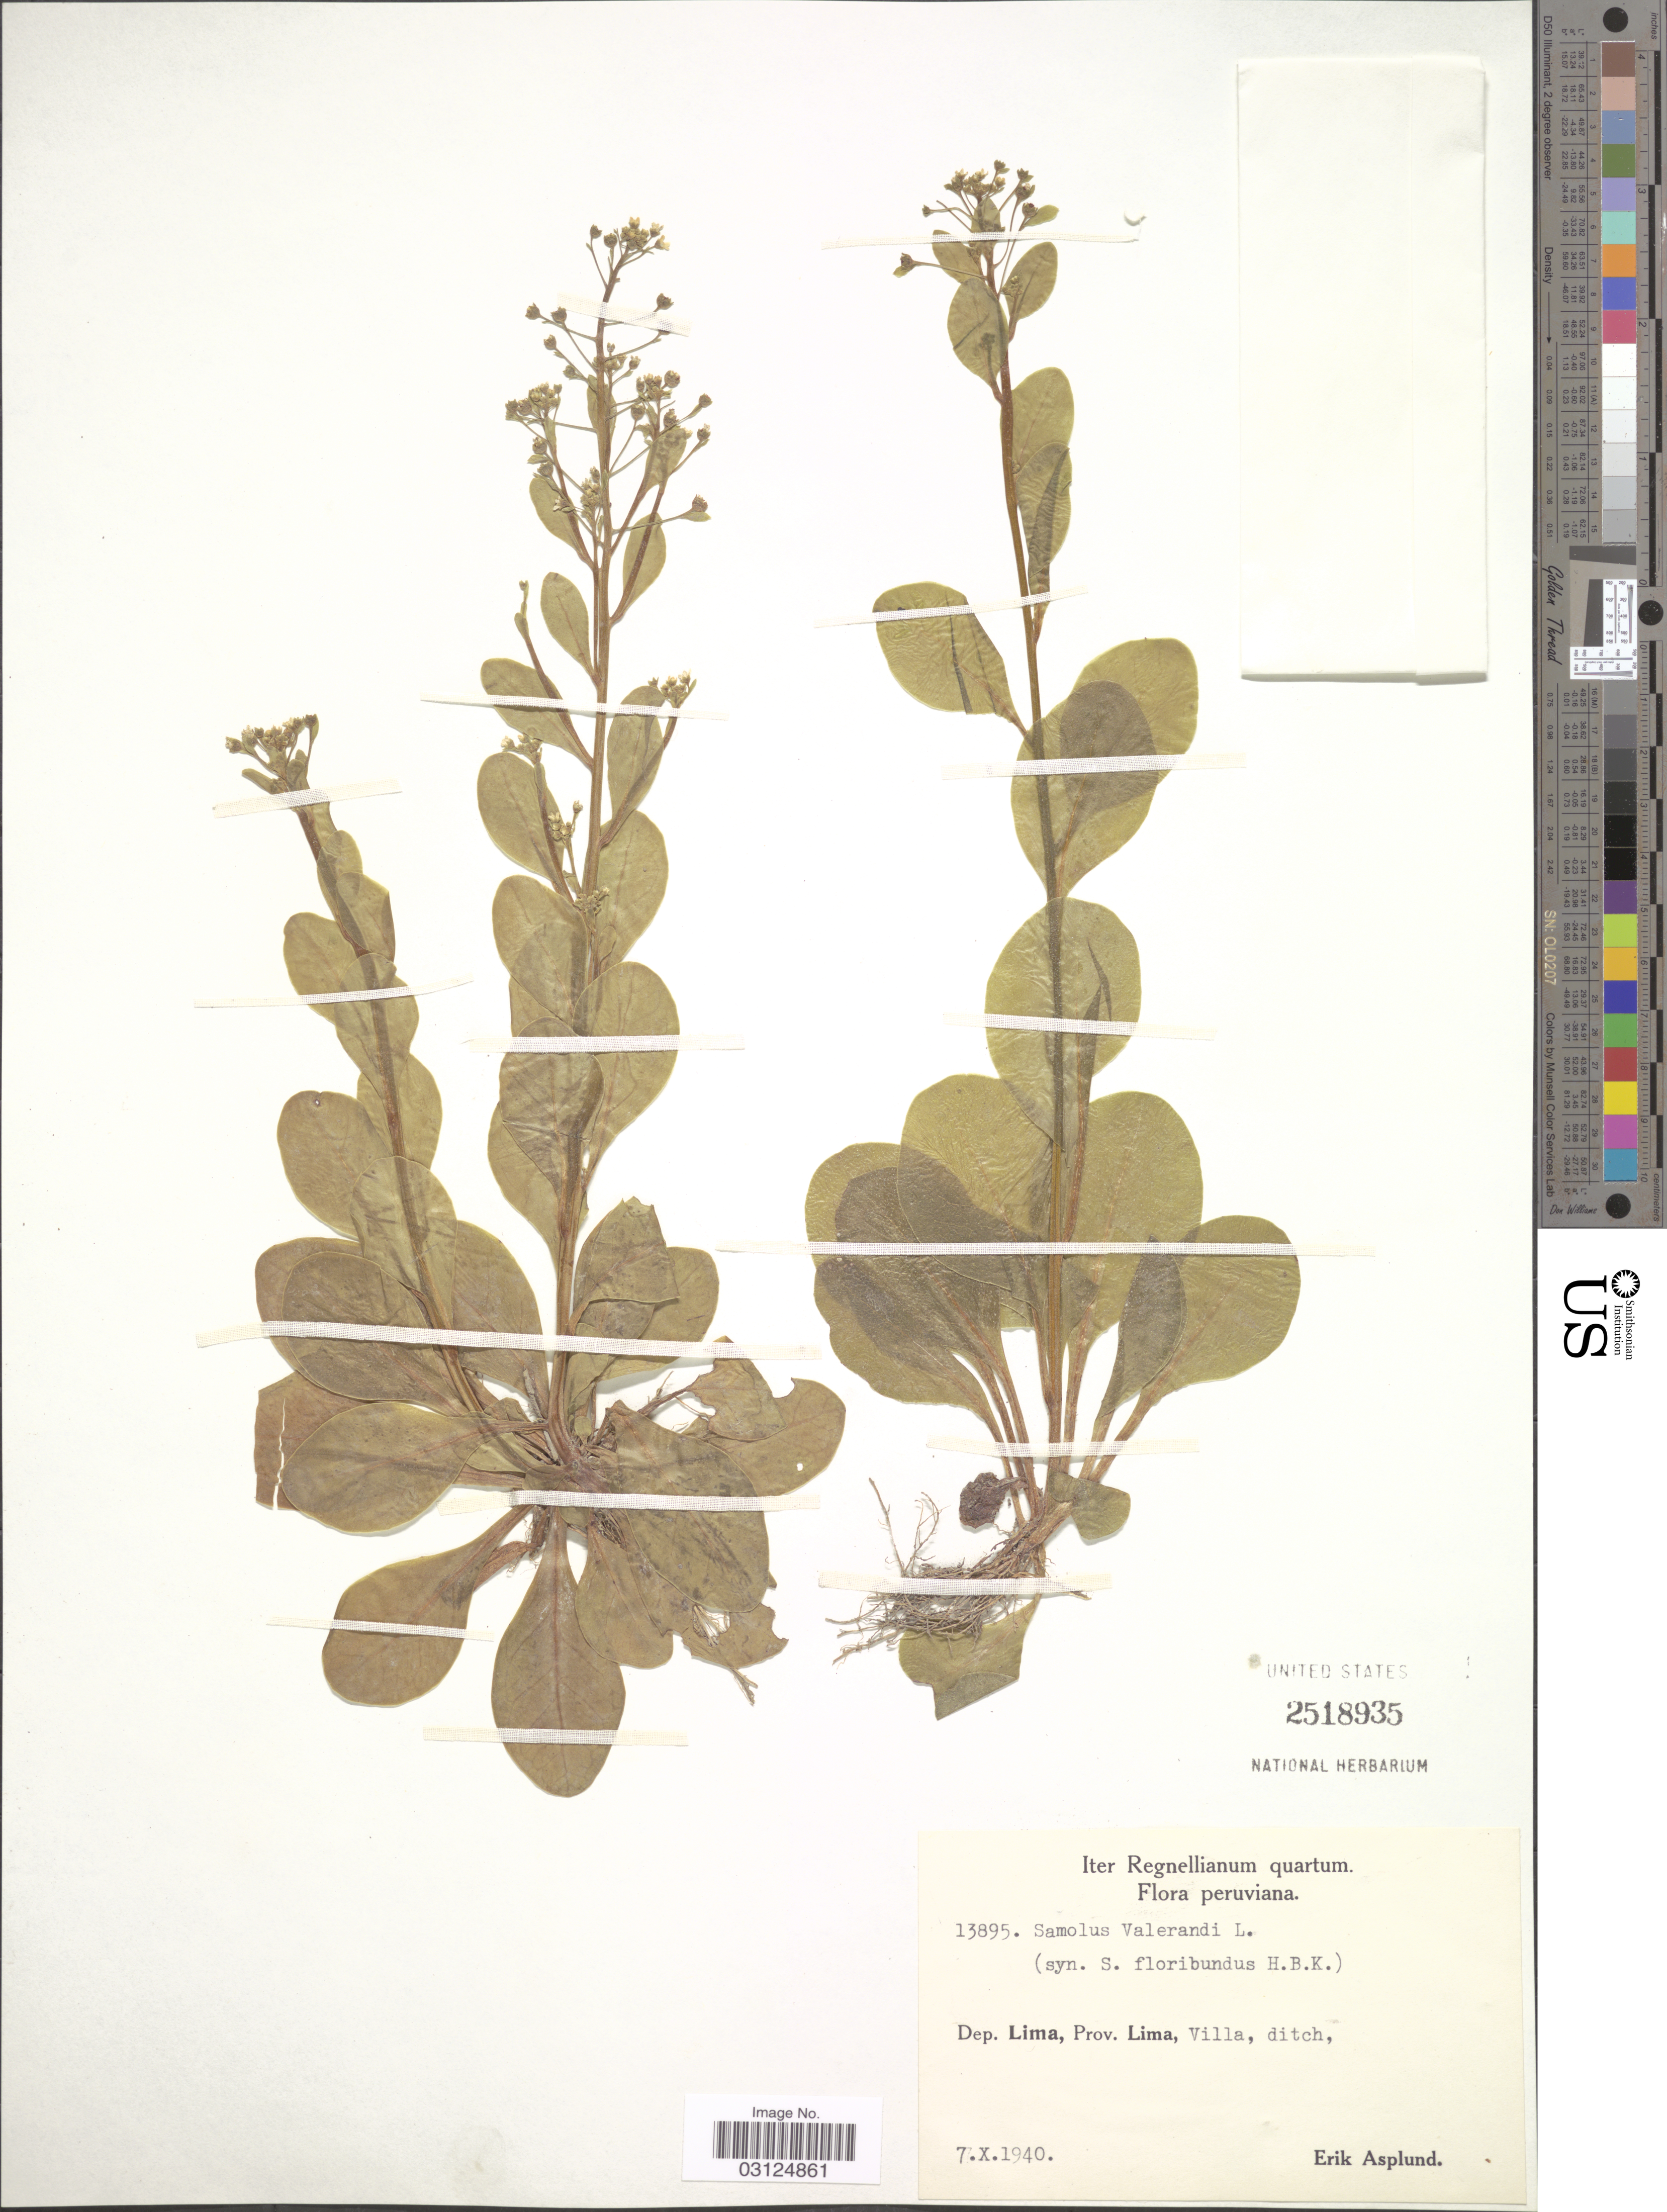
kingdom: Plantae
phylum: Tracheophyta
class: Magnoliopsida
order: Ericales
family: Primulaceae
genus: Samolus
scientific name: Samolus valerandi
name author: L.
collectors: E. Asplund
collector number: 13895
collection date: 1940-10-07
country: Peru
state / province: Lima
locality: Dep. Lima, Villa, ditch.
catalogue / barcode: US 2518935